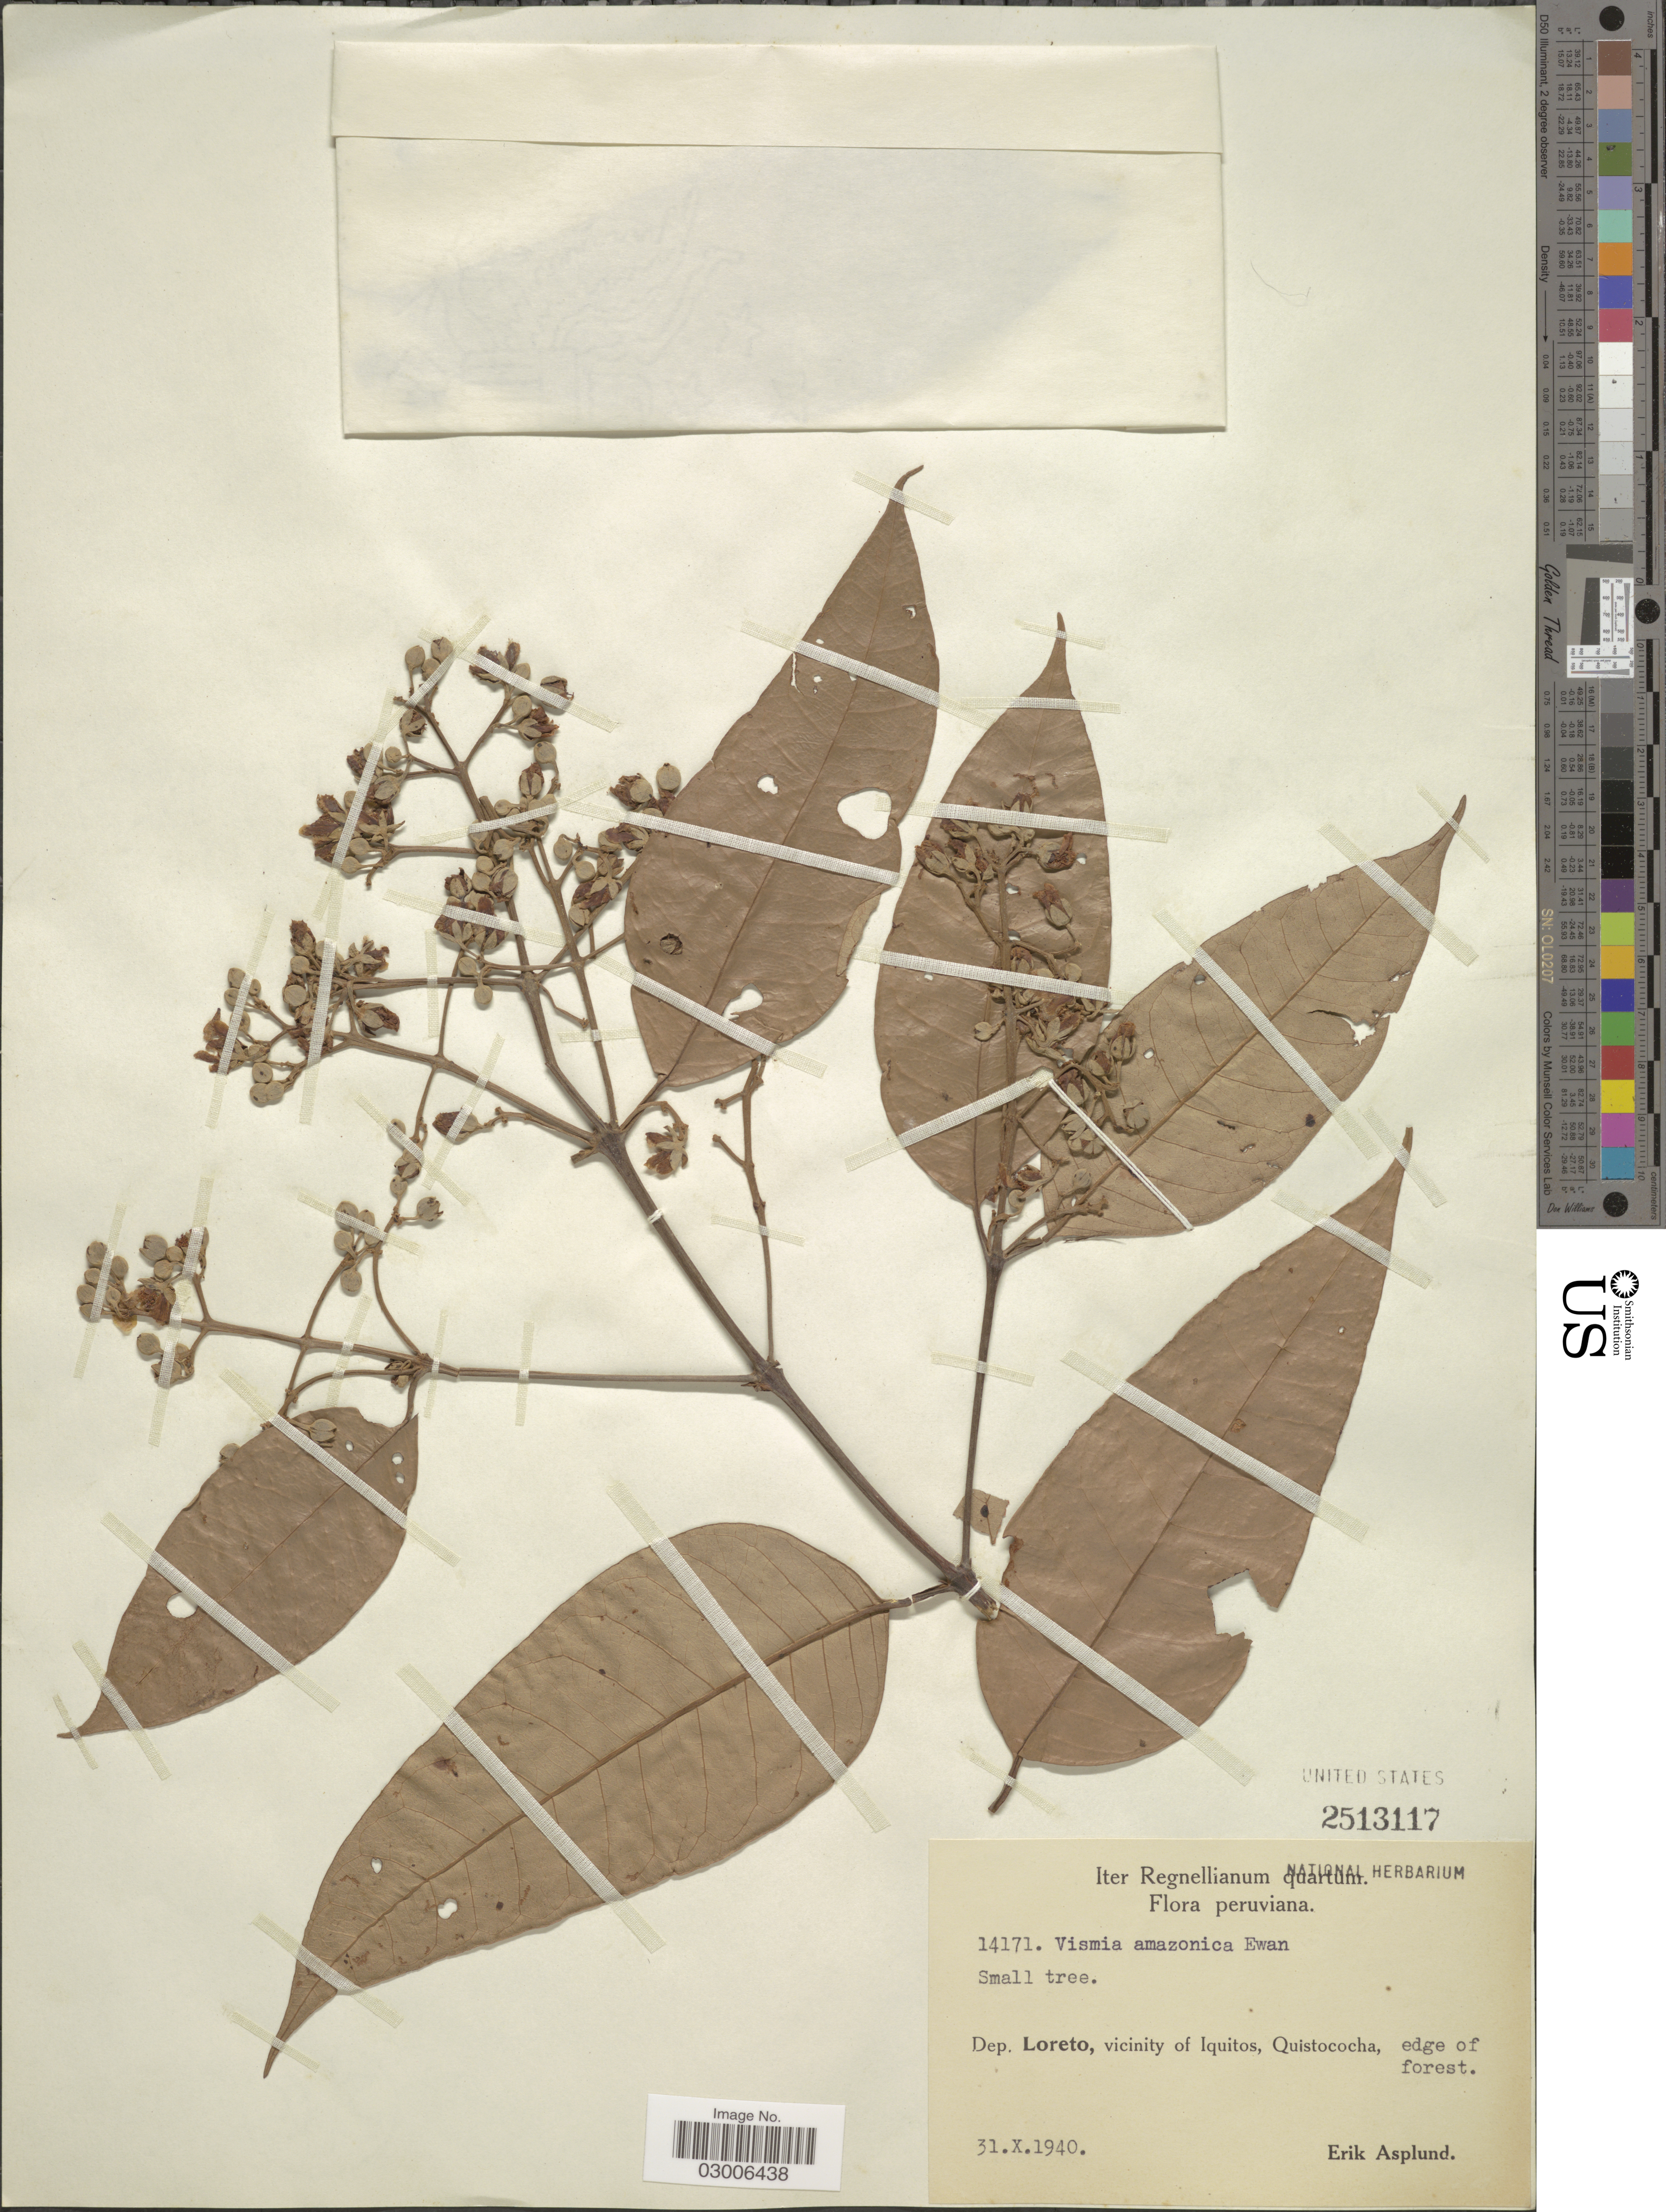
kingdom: Plantae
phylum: Tracheophyta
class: Magnoliopsida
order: Malpighiales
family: Hypericaceae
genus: Vismia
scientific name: Vismia amazonica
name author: Ewan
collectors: E. Asplund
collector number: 14171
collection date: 1940-10-31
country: Peru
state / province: Loreto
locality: Dep. Loreto, vicinity of Iquitos, Quistococha, edge of forest.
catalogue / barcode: US 2513117